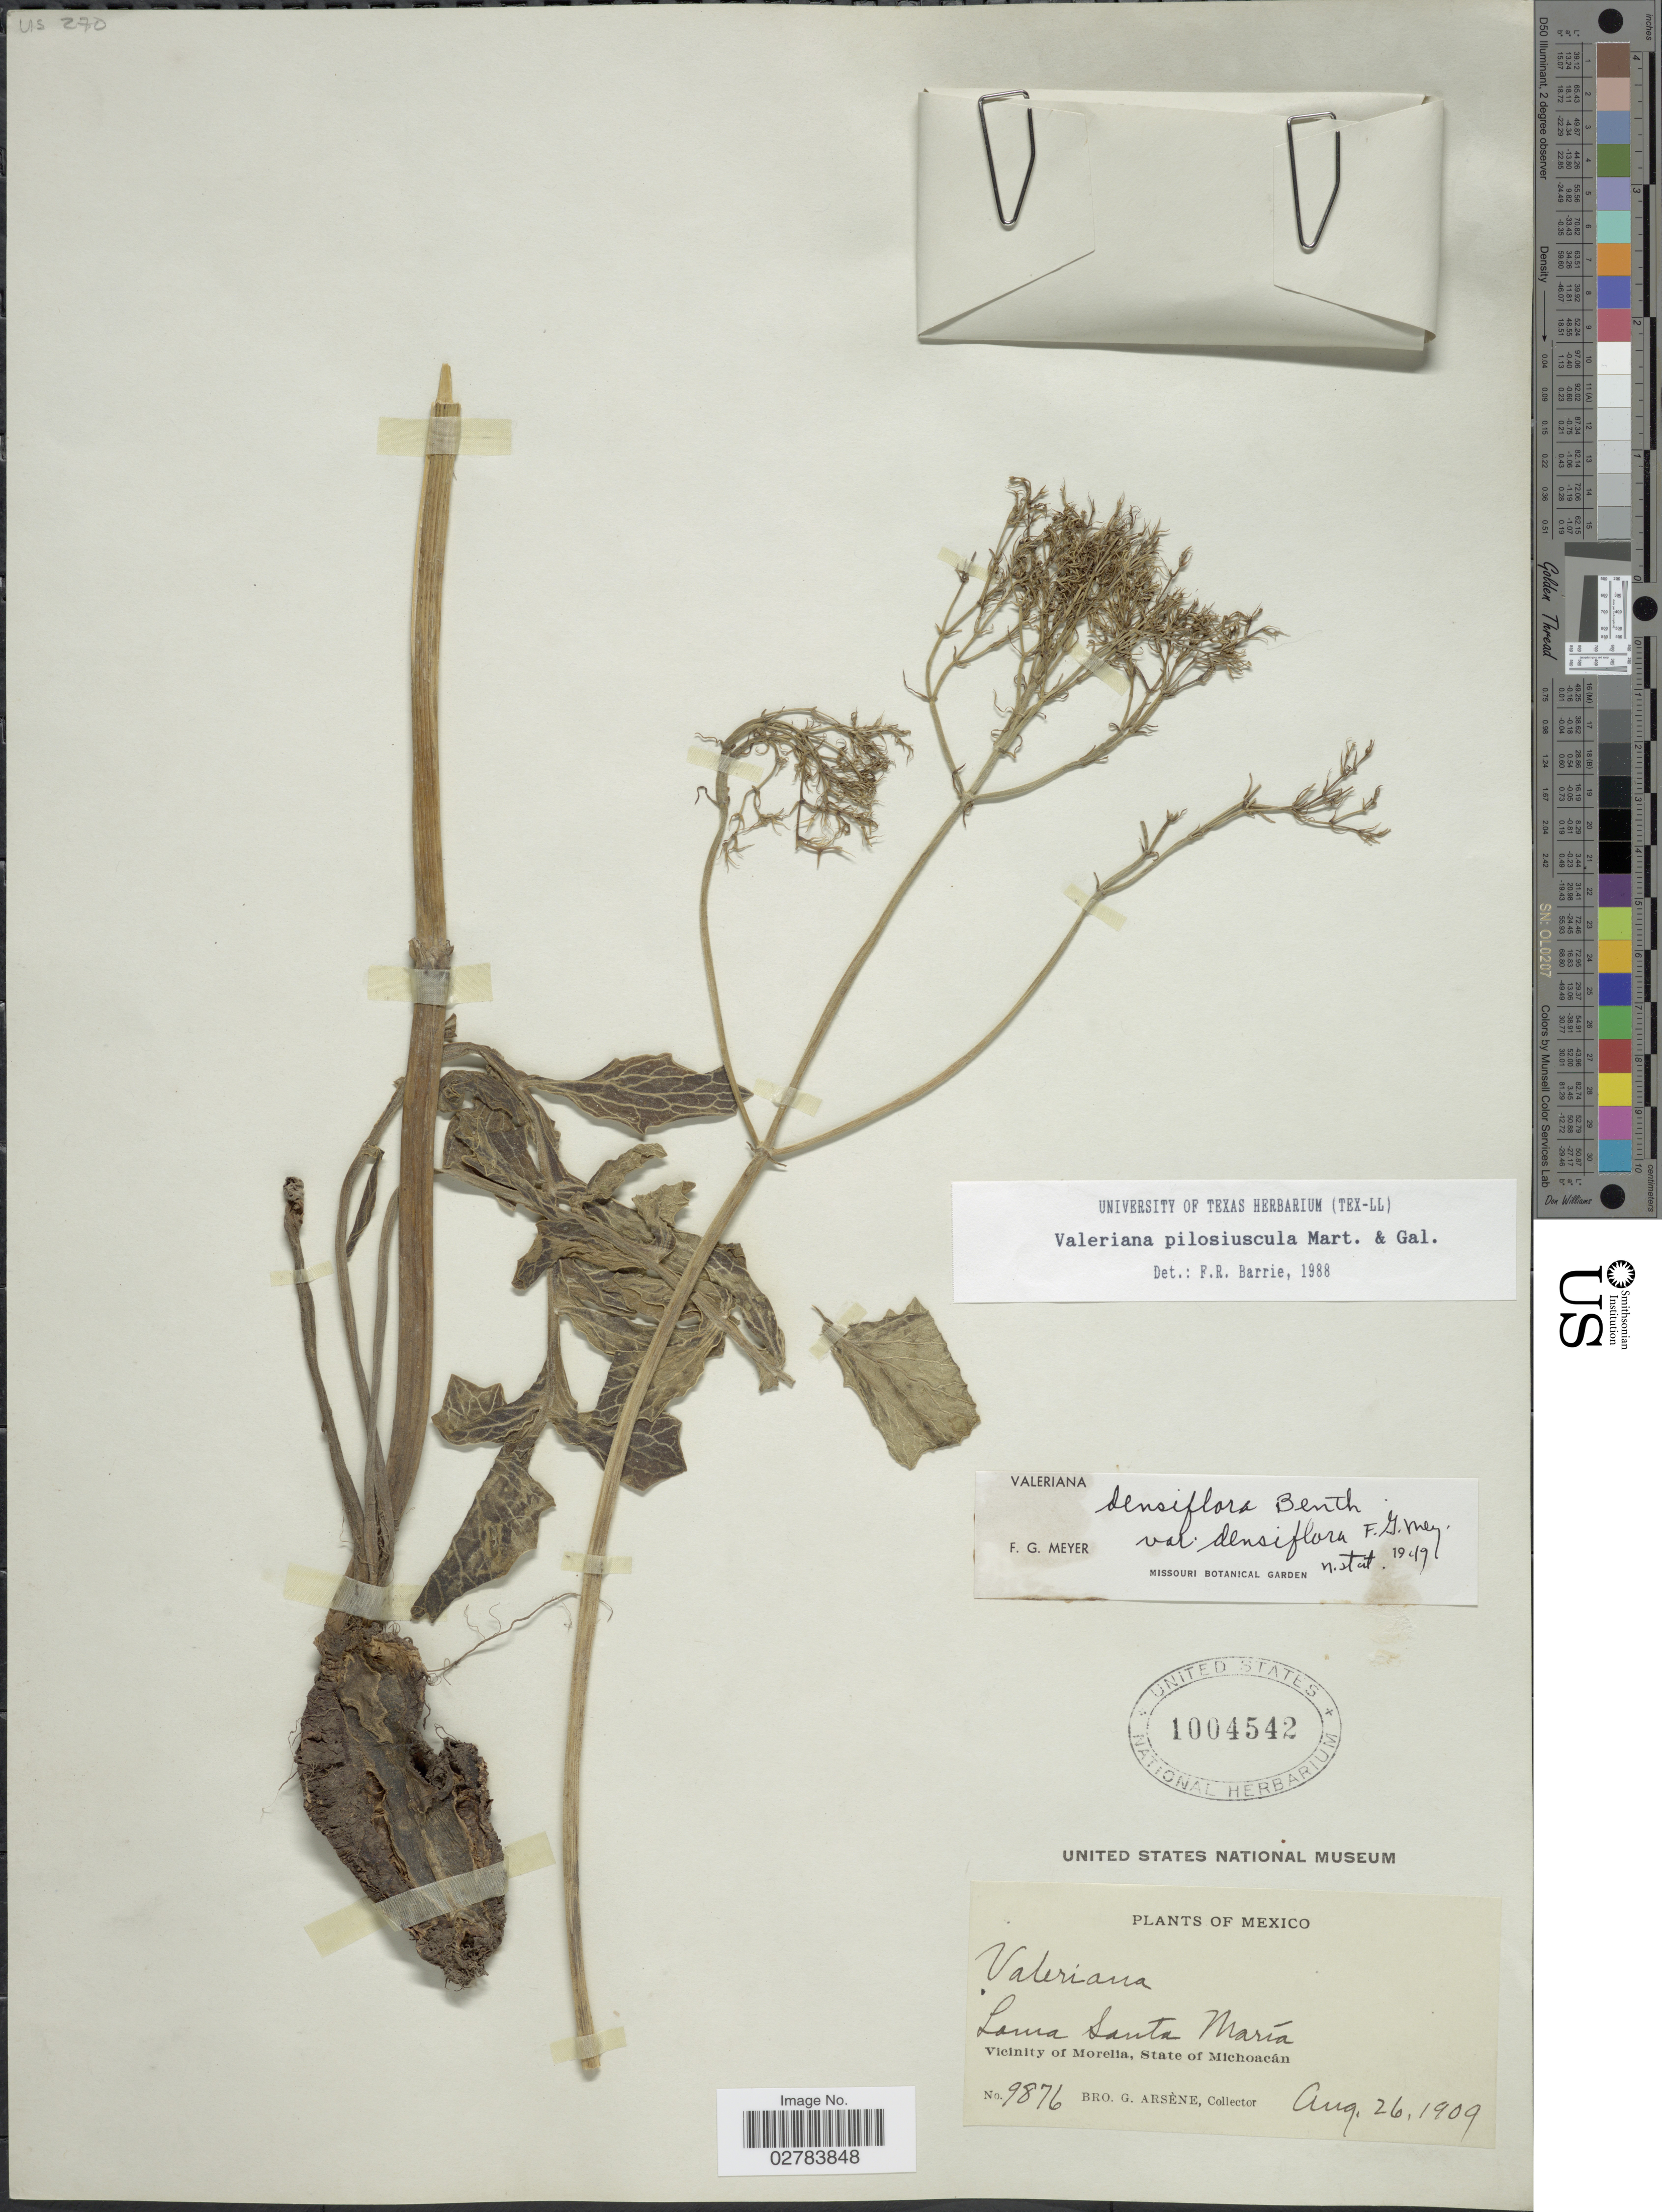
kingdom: Plantae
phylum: Tracheophyta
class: Magnoliopsida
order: Dipsacales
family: Caprifoliaceae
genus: Valeriana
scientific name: Valeriana pilosiuscula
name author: M. Martens & Galeotti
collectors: Bro. G. Arsène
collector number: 9876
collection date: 1909-08-26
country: Mexico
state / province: Michoacán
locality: Loma Santa María, Vicinity of Morelia, State of Michoacán.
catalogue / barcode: US 1004542